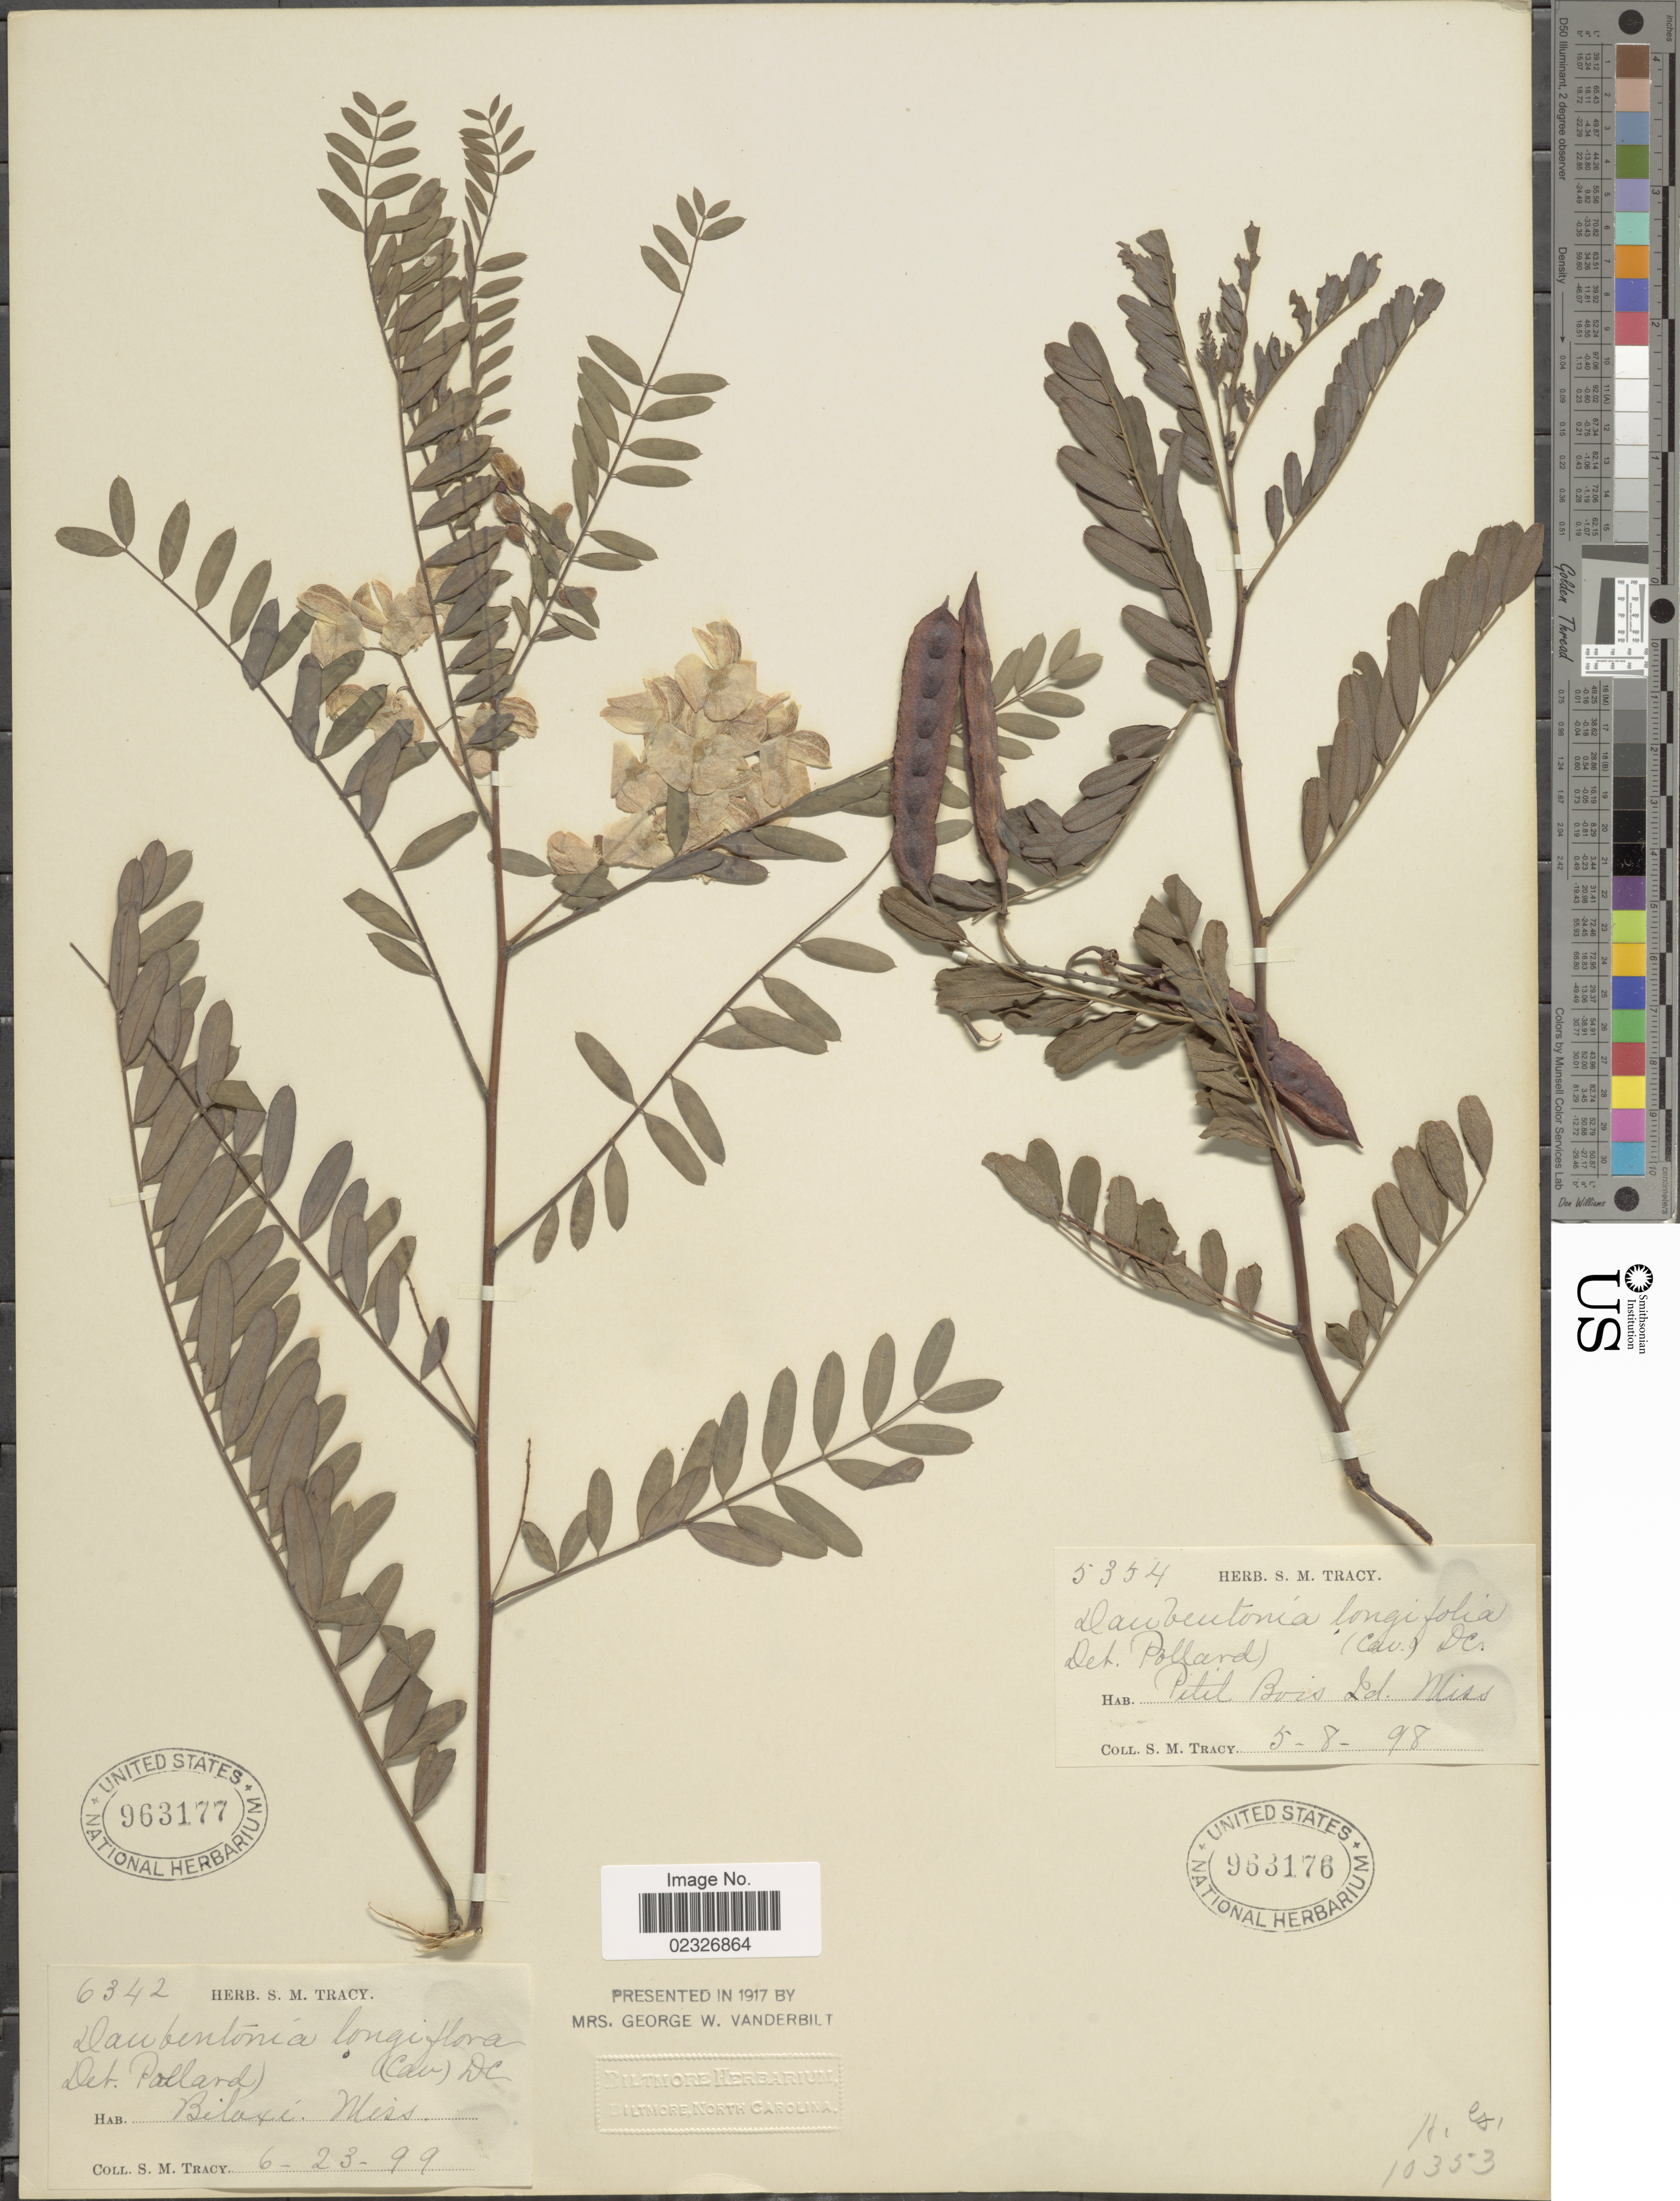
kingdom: Plantae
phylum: Tracheophyta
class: Magnoliopsida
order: Fabales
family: Fabaceae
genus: Sesbania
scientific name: Sesbania drummondii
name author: (Rydb.) Cory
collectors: S. M. Tracy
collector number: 5354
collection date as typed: Transcribed d/m/y: 8/5/95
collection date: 1898-05-08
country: United States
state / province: Mississippi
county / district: Jackson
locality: Petit Bois Island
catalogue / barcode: US 963176-2